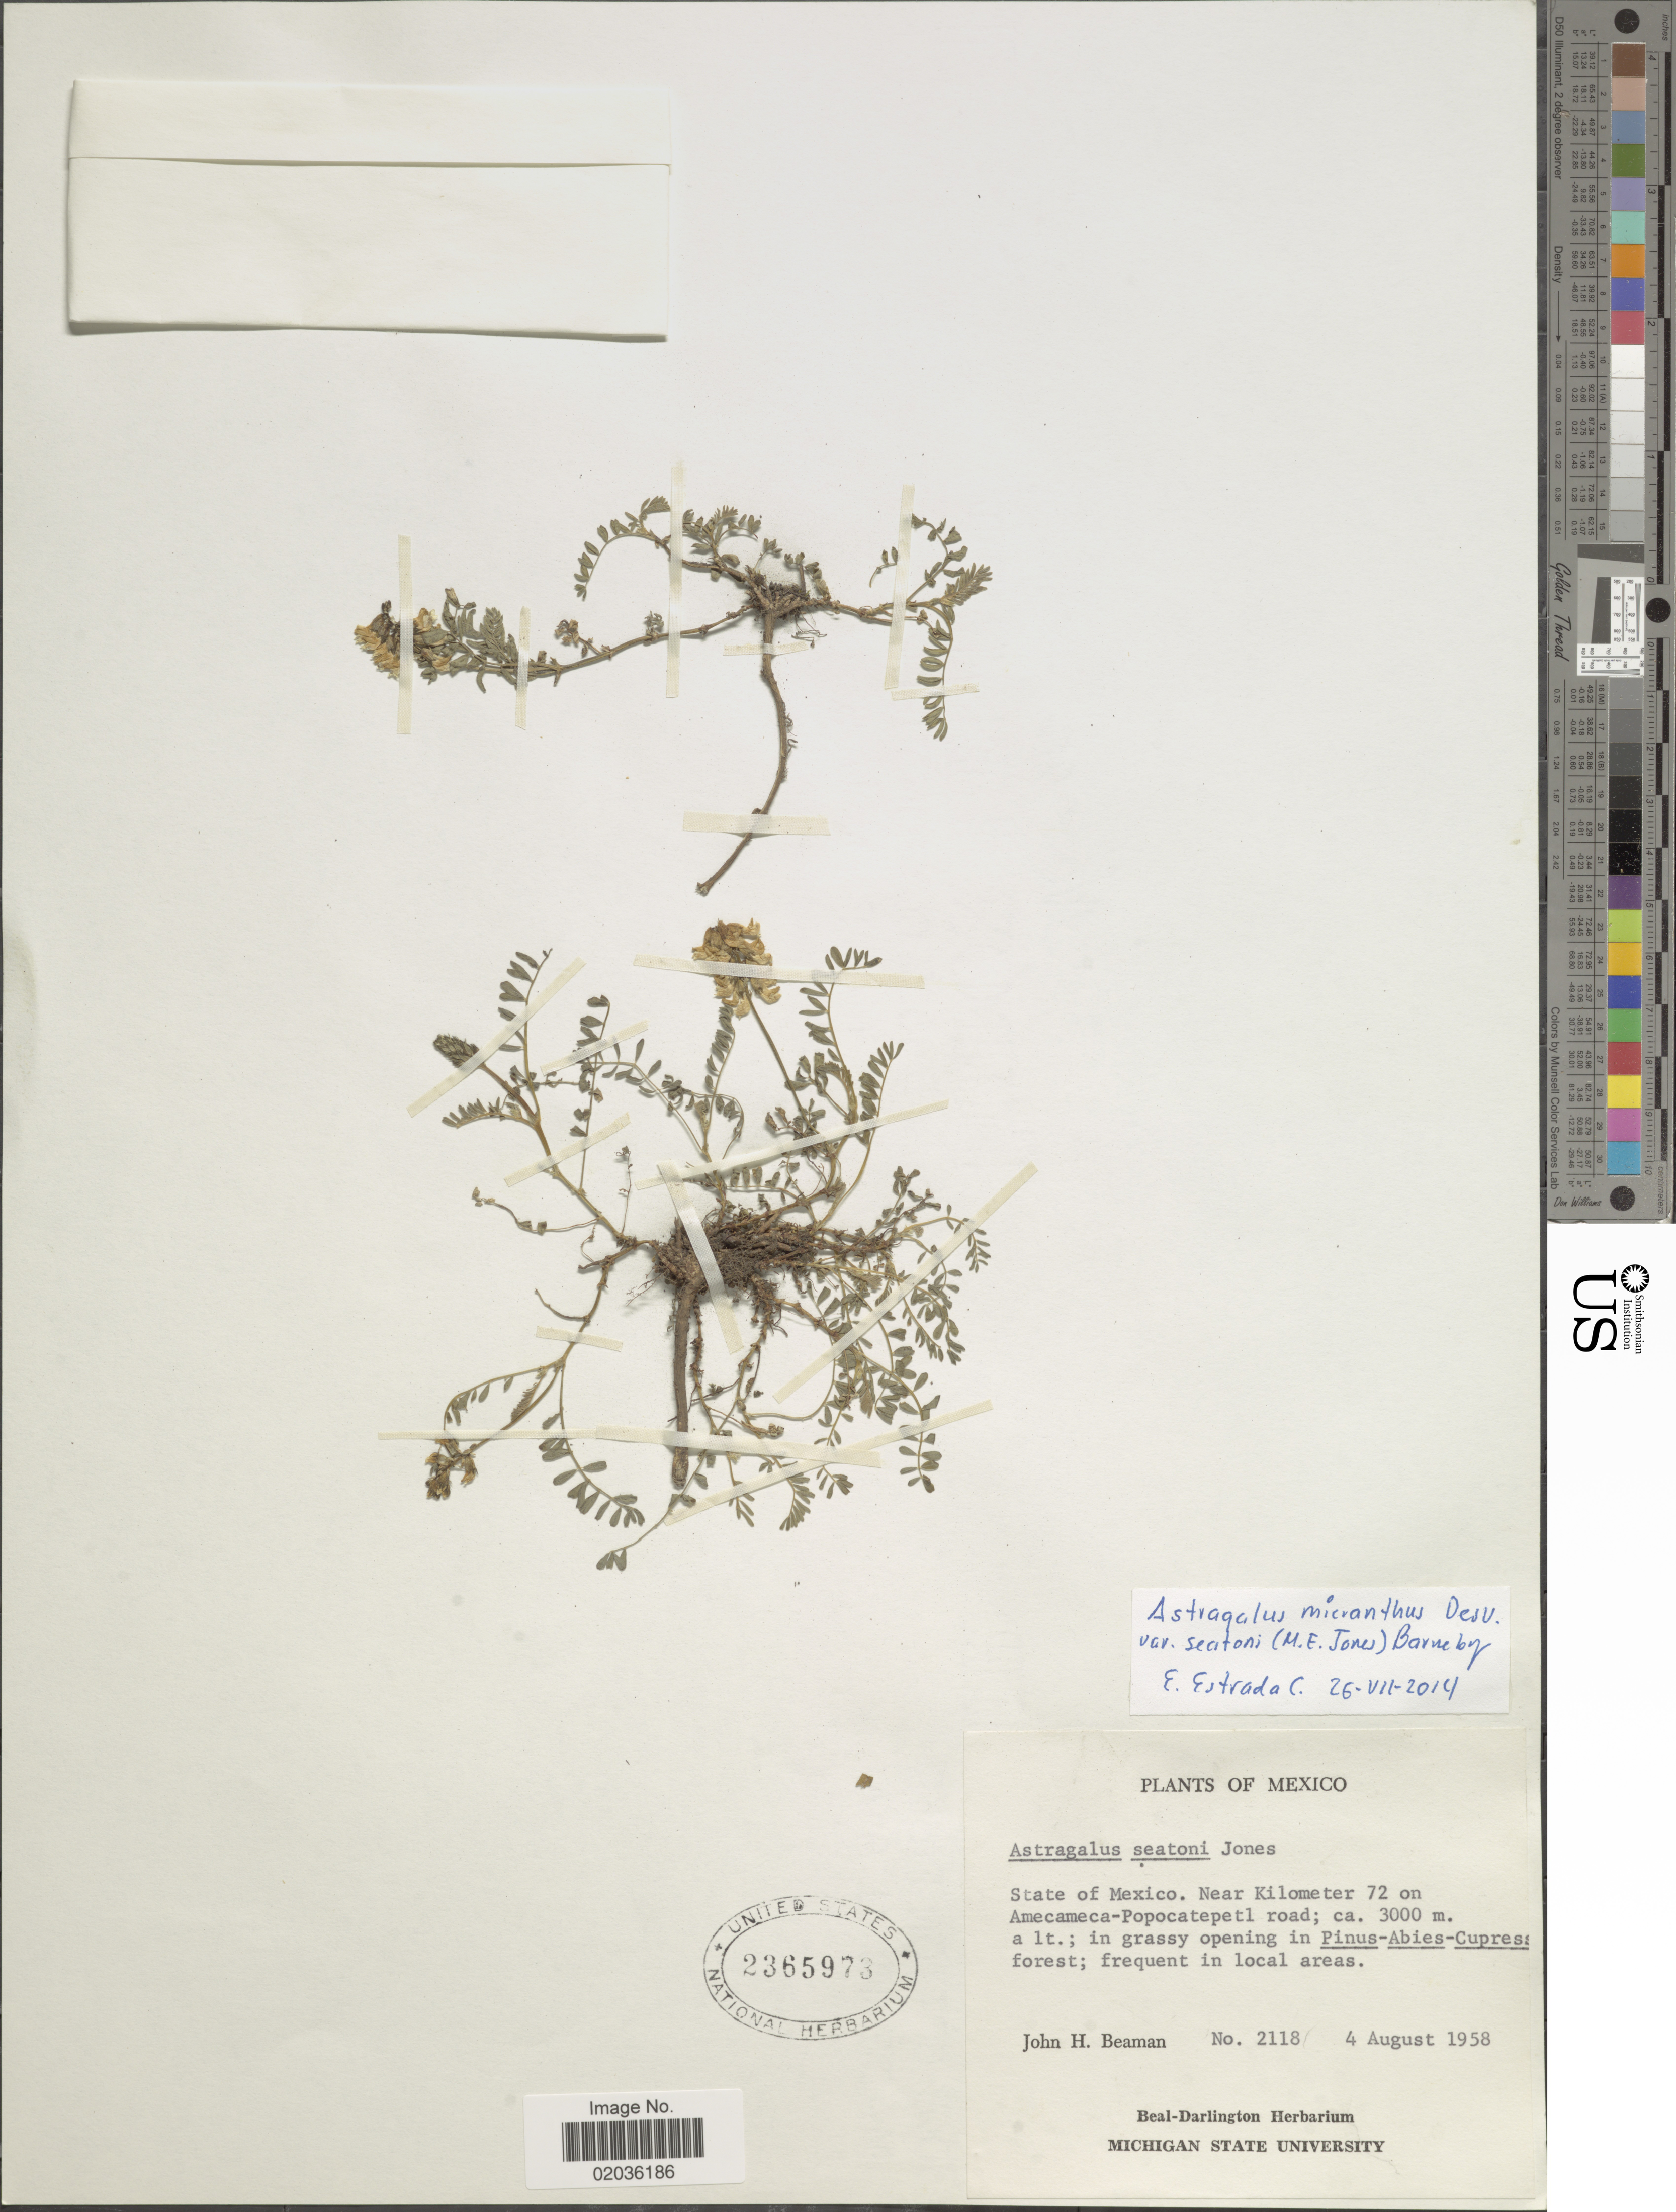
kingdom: Plantae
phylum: Tracheophyta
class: Magnoliopsida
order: Fabales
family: Fabaceae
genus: Astragalus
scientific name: Astragalus micranthus var. seatoni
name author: (M.E. Jones) Barneby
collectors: J. H. Beaman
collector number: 2118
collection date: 1958-08-04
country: Mexico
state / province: México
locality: Near Kilometer 72 on Amecameca-Popocatepetl road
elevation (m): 3000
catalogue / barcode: US 2365973